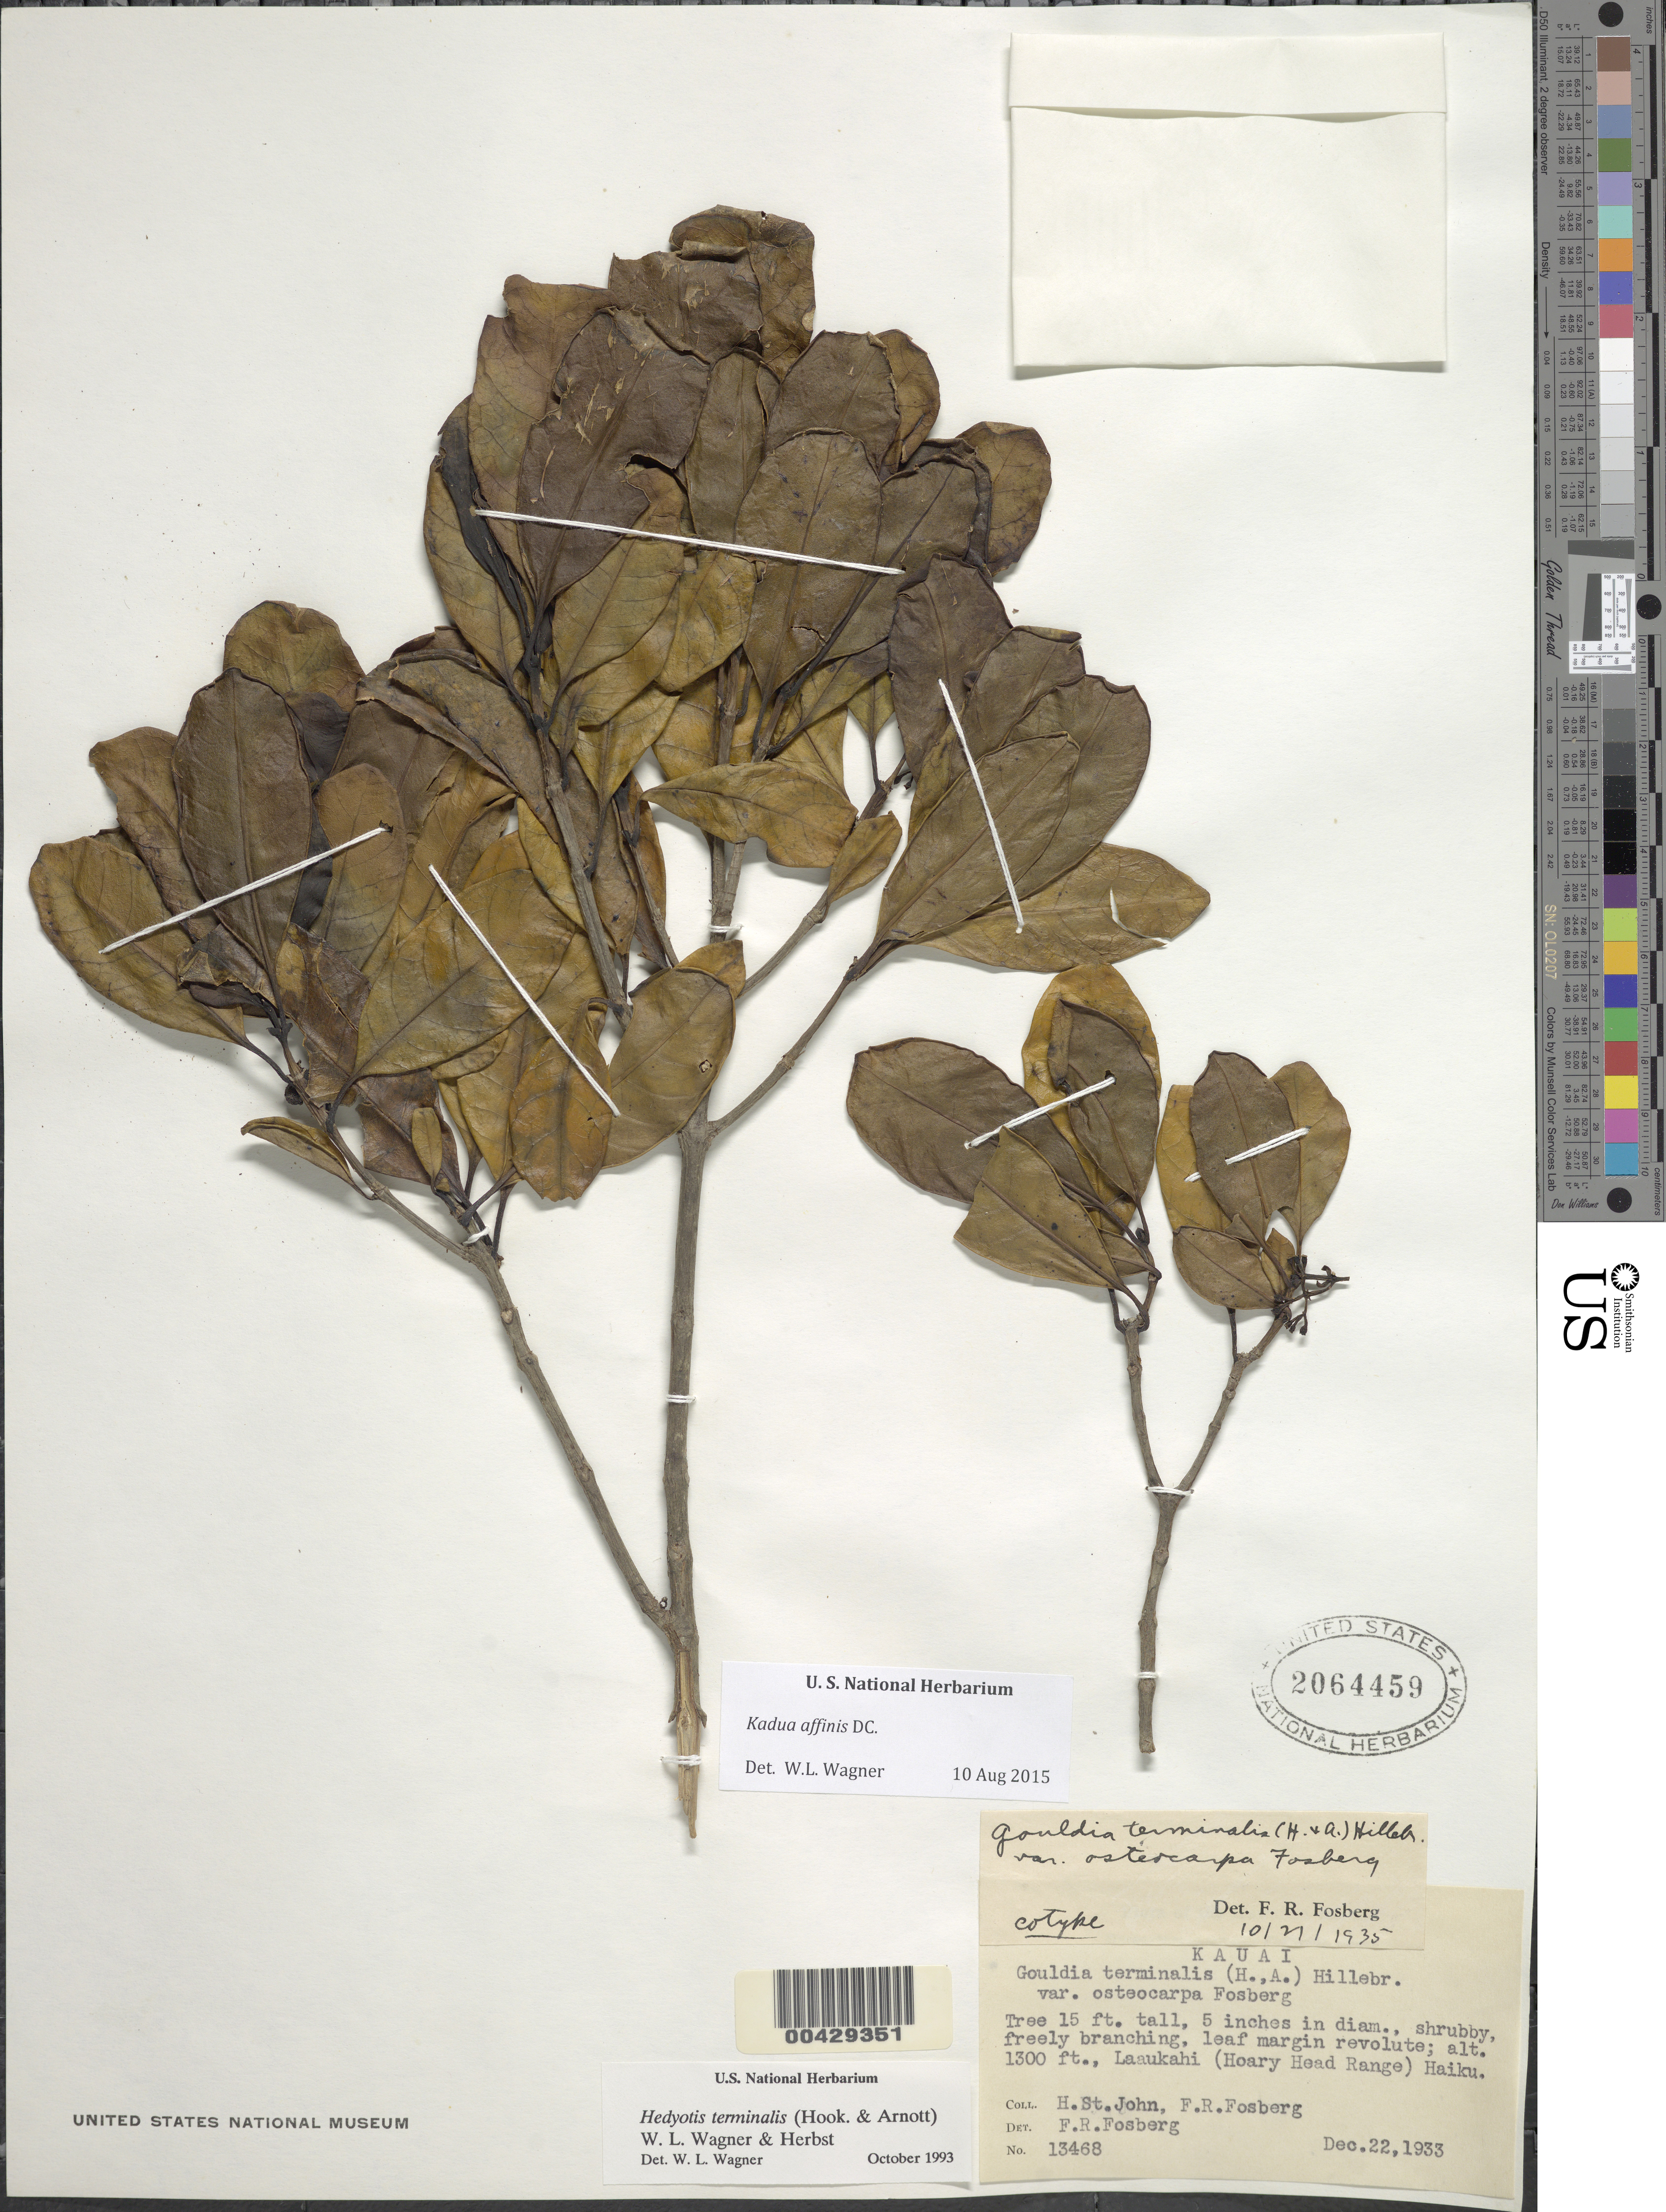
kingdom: Plantae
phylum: Tracheophyta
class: Magnoliopsida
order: Gentianales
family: Rubiaceae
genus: Kadua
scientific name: Kadua affinis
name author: DC.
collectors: H. St. John & F. R. Fosberg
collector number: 13468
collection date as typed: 22 Dec 1933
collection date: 1933-12-22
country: United States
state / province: Hawaii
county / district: Kauai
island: Kaua'i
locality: Laaukahi (Hoary Head Range) Haiku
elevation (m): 396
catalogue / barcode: US 2064459